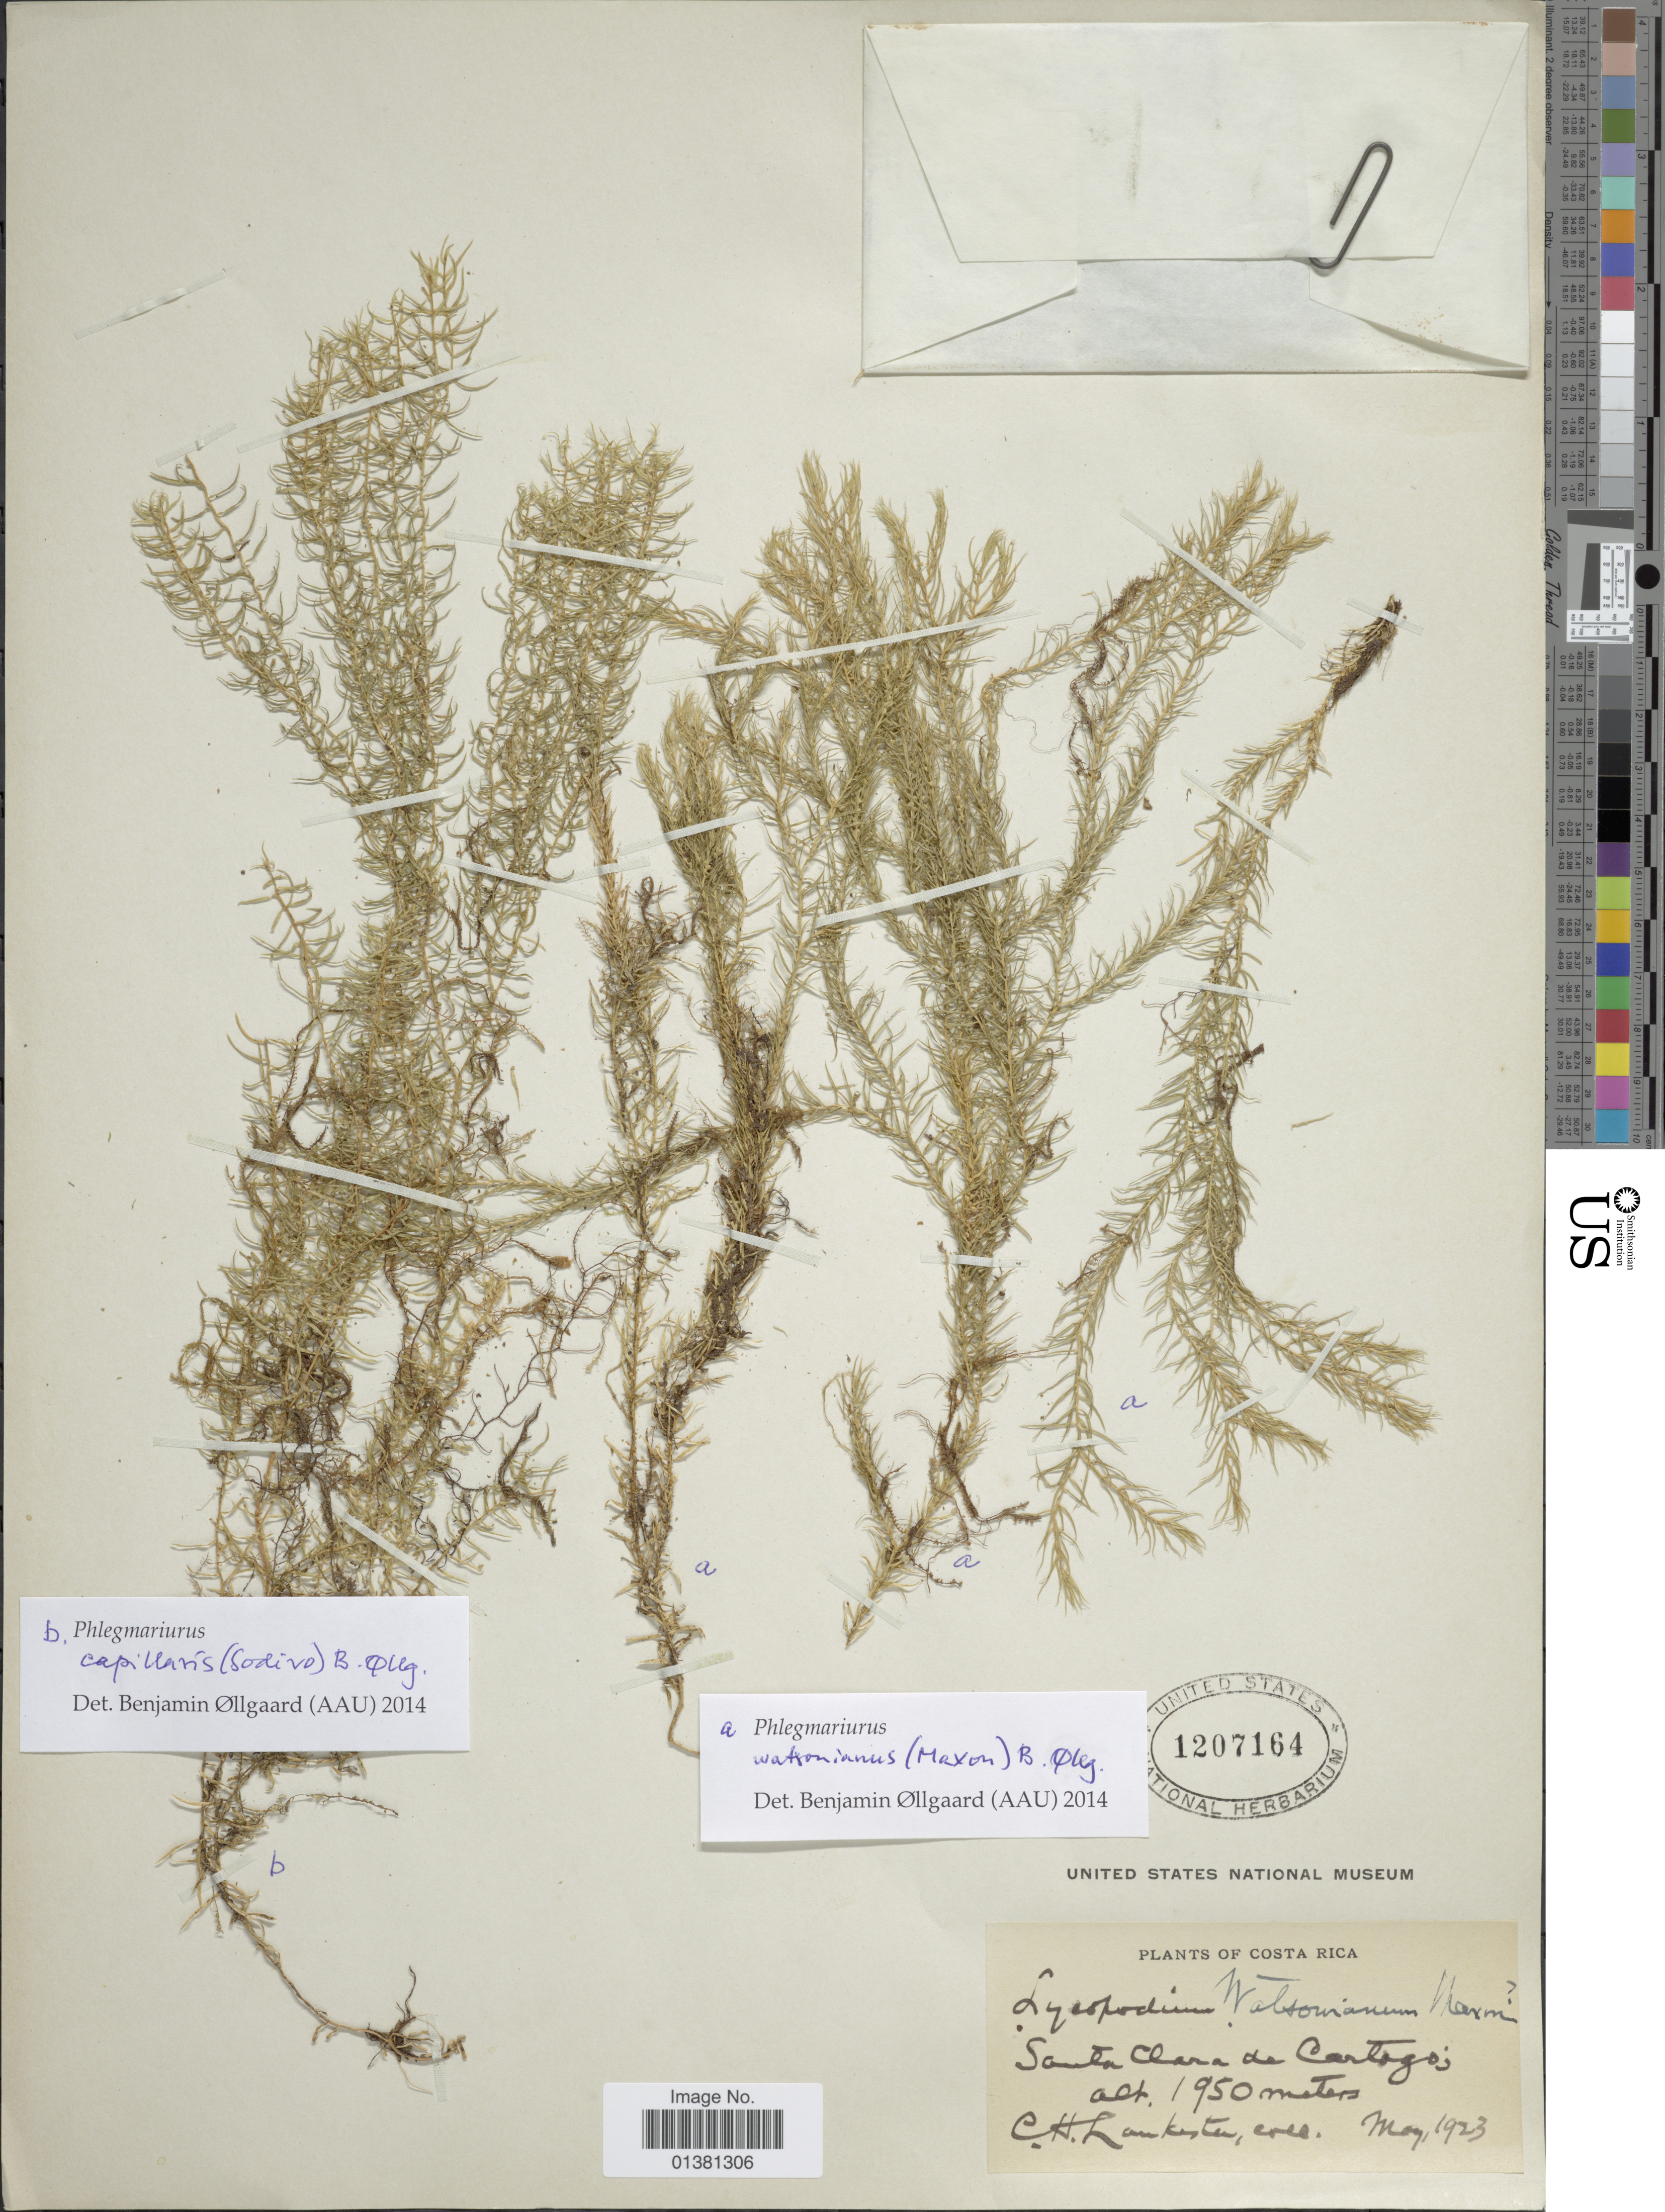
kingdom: Plantae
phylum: Tracheophyta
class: Lycopodiopsida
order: Lycopodiales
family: Lycopodiaceae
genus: Phlegmariurus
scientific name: Phlegmariurus watsonianus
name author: (Maxon) B. Øllg.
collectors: C. H. Lankester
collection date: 1923-05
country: Costa Rica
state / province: Cartago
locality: Santa Clara de Cartago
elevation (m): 1950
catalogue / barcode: US 1207164